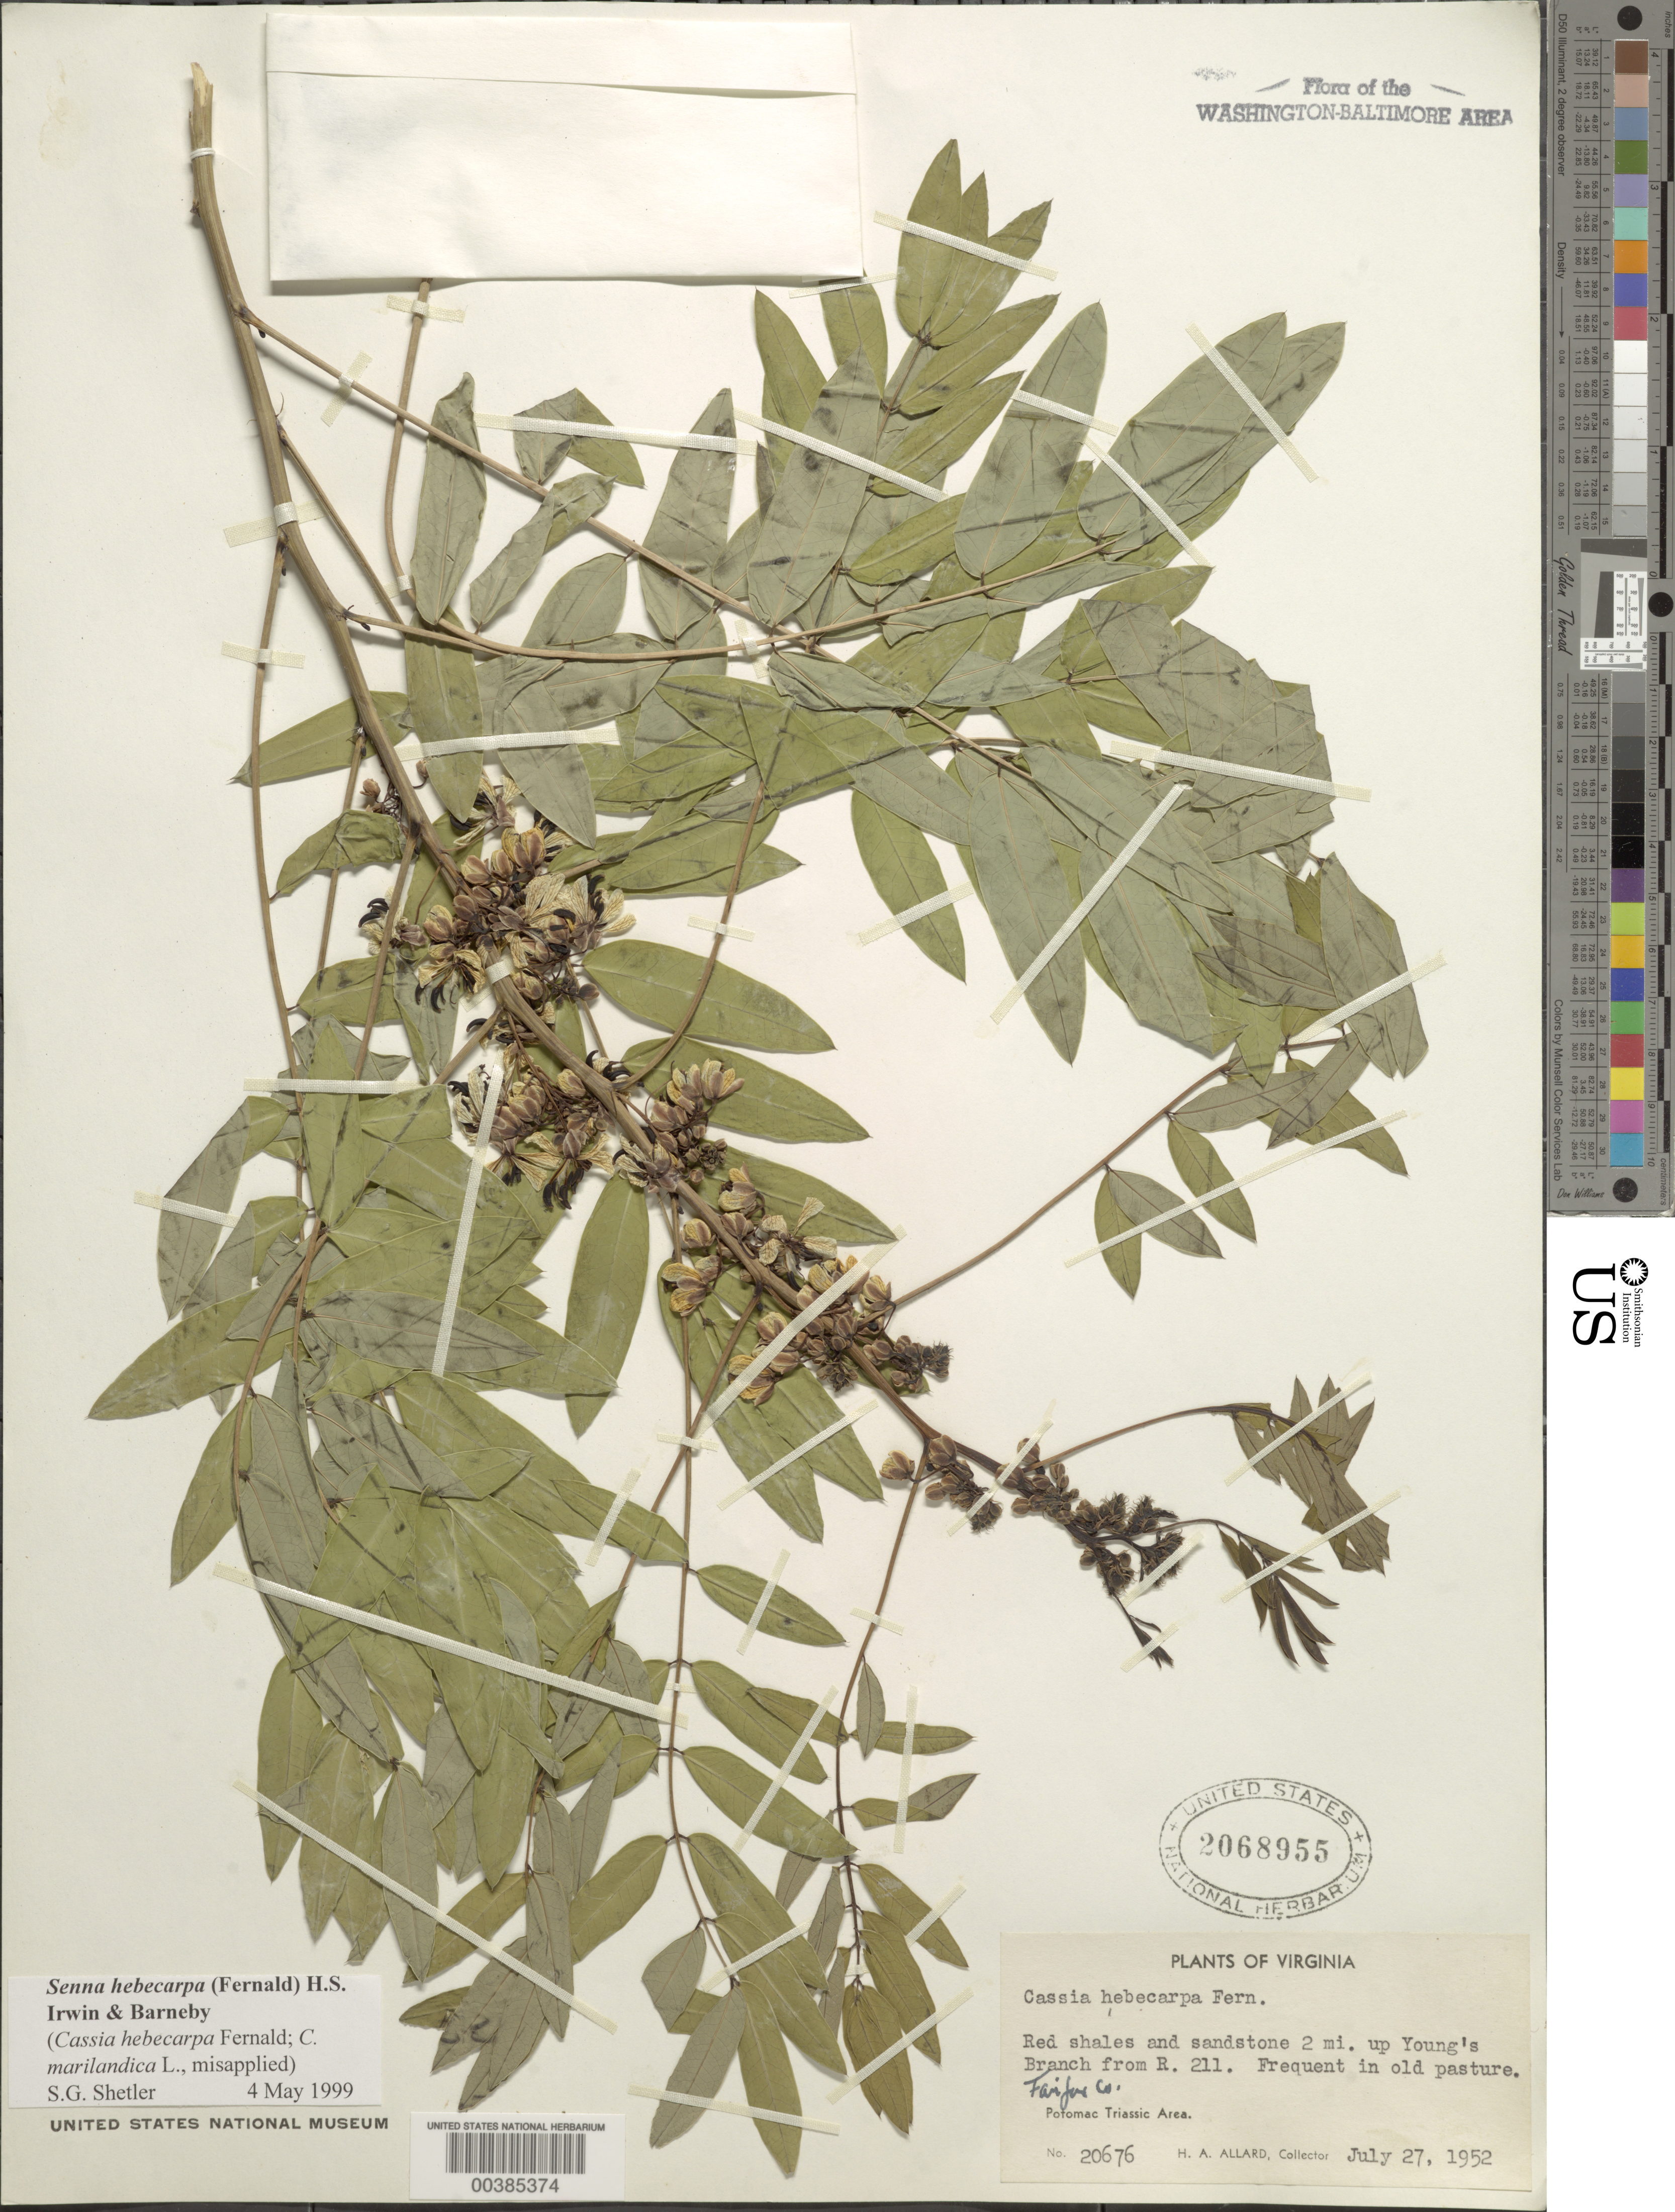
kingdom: Plantae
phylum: Tracheophyta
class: Magnoliopsida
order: Fabales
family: Fabaceae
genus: Senna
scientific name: Senna hebecarpa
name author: (Fernald) H.S. Irwin & Barneby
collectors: H. A. Allard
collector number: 20676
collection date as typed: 27 Jul 1952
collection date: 1952-07-27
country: United States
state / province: Virginia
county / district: Fairfax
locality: Upstream from Route 211 on Youngs Branch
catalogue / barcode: US 2068955